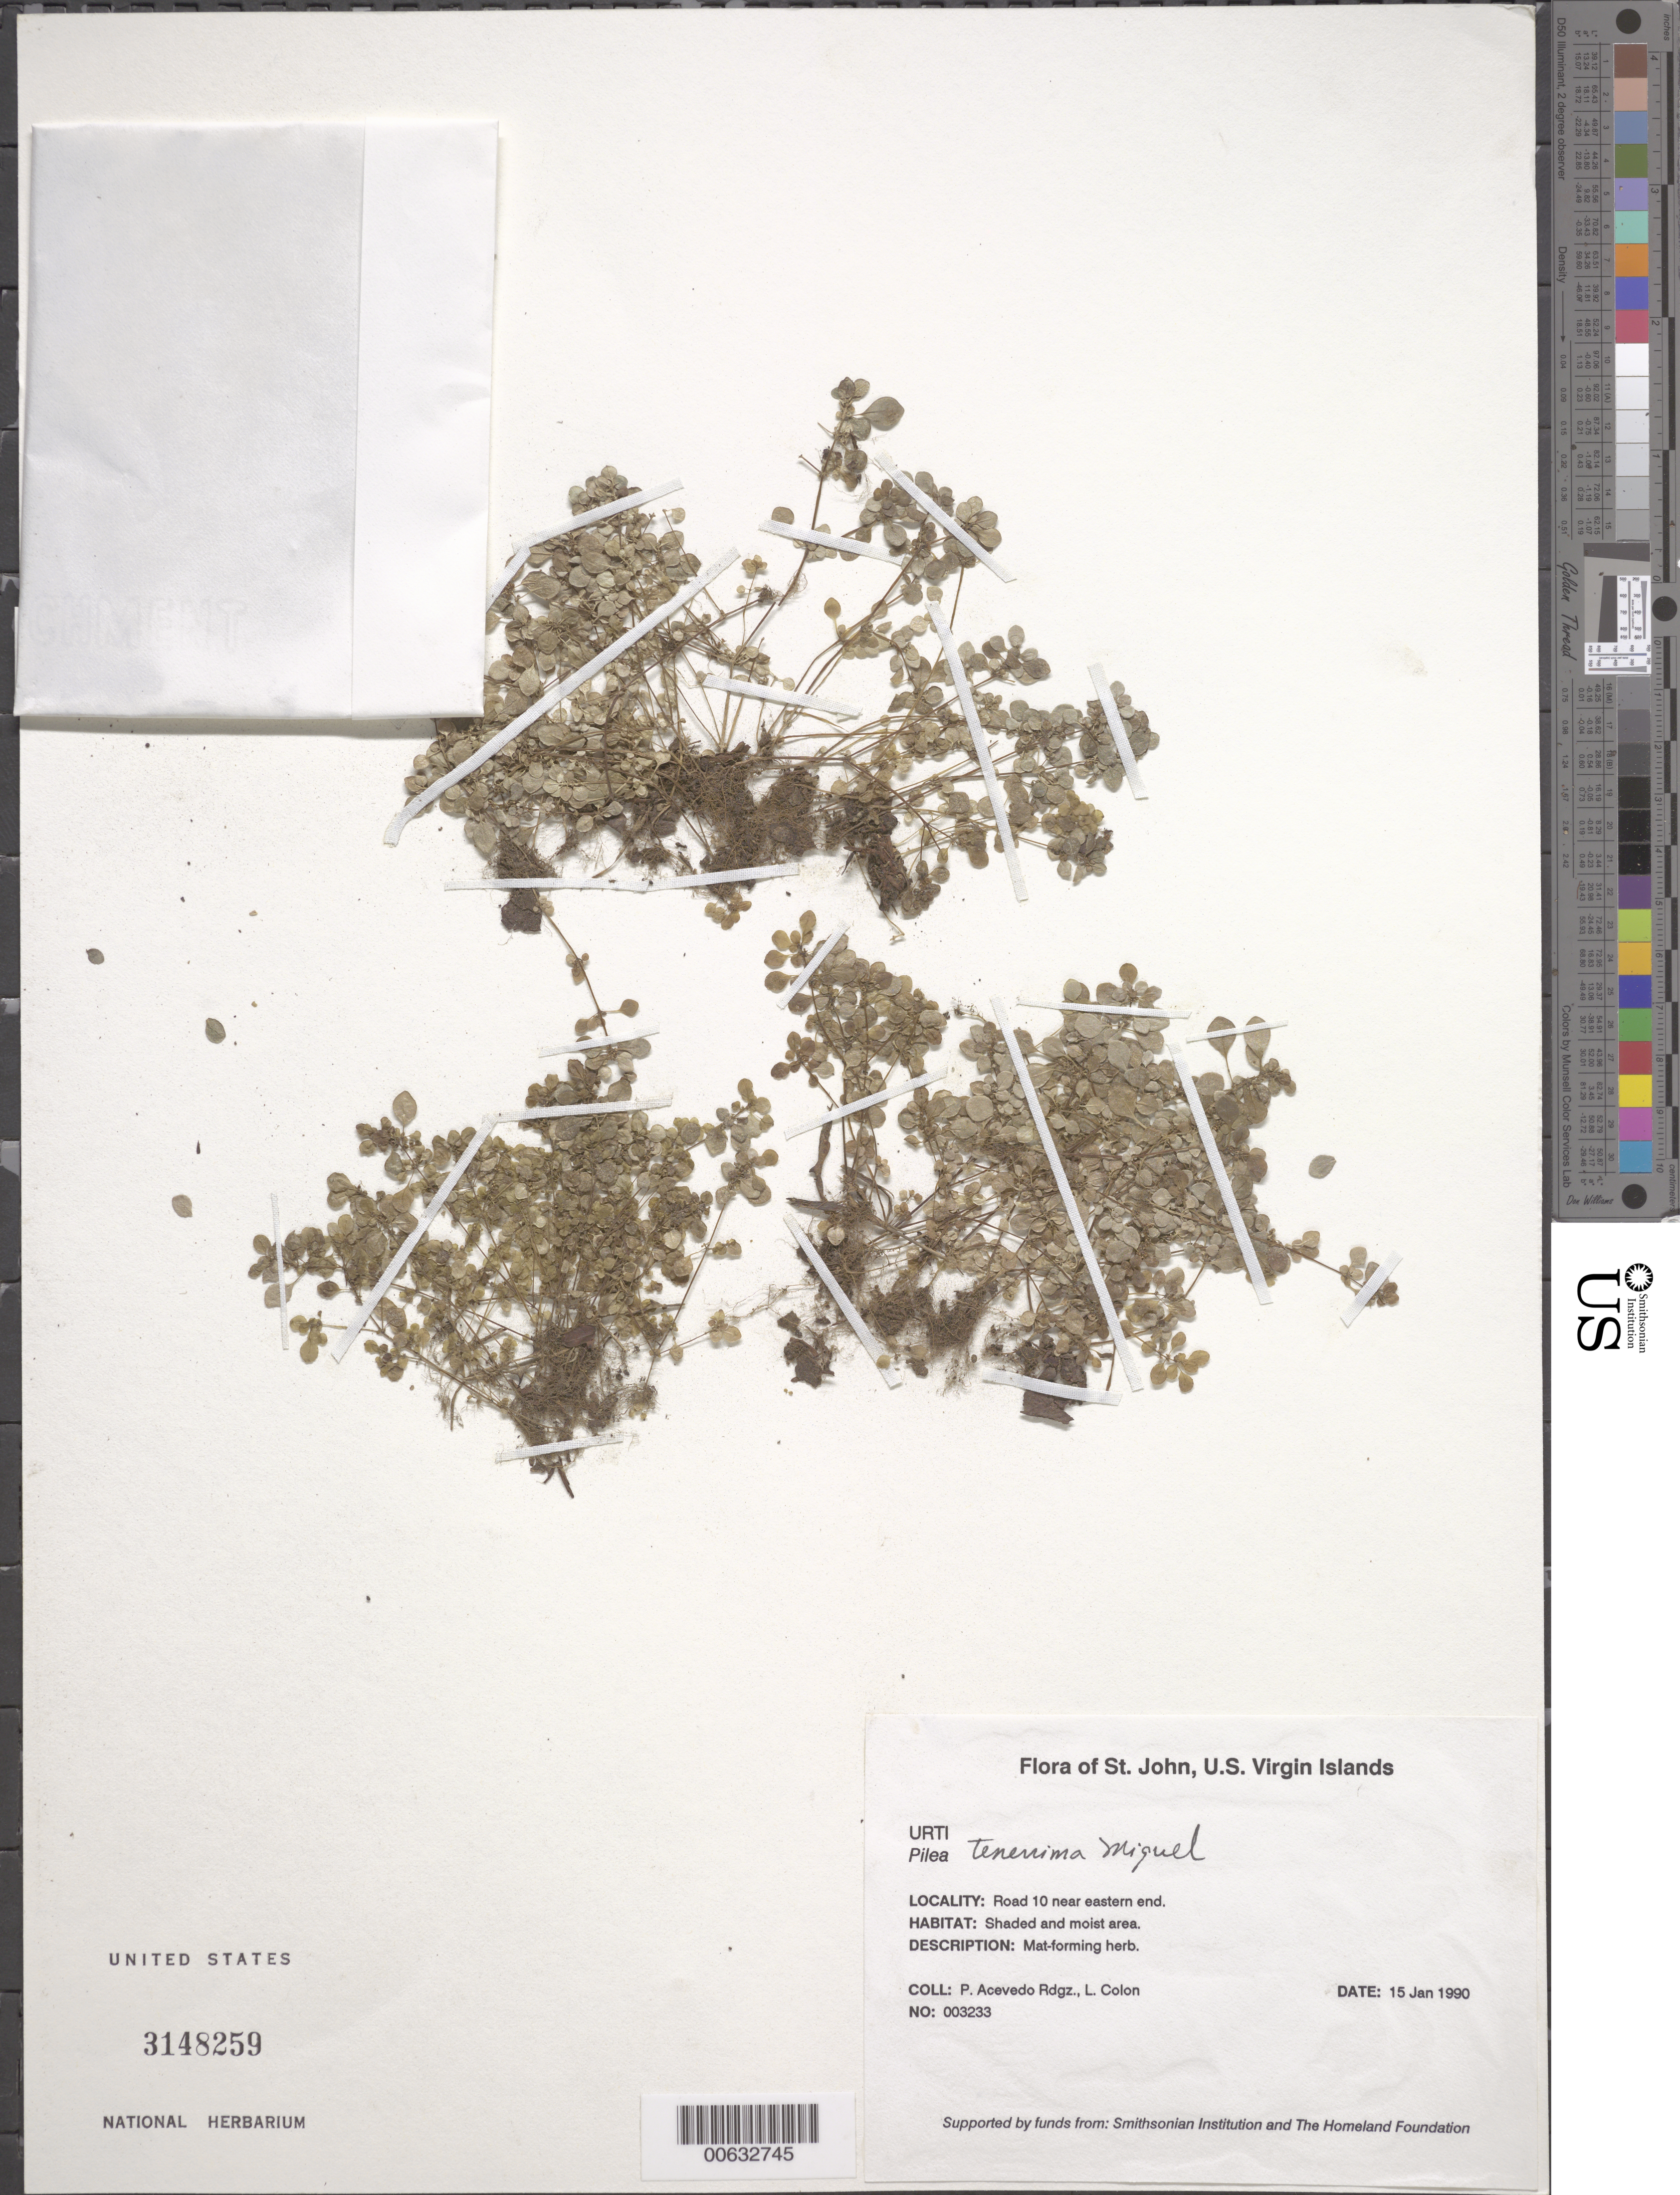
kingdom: Plantae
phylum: Tracheophyta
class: Magnoliopsida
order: Rosales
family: Urticaceae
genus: Pilea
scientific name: Pilea tenerrima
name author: Miq.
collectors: P. Acevedo-Rodr. & L. Colon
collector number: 003233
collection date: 1990-01-15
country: U.S. Virgin Islands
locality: St. John. Road 10 near eastern end.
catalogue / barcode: US 3148259